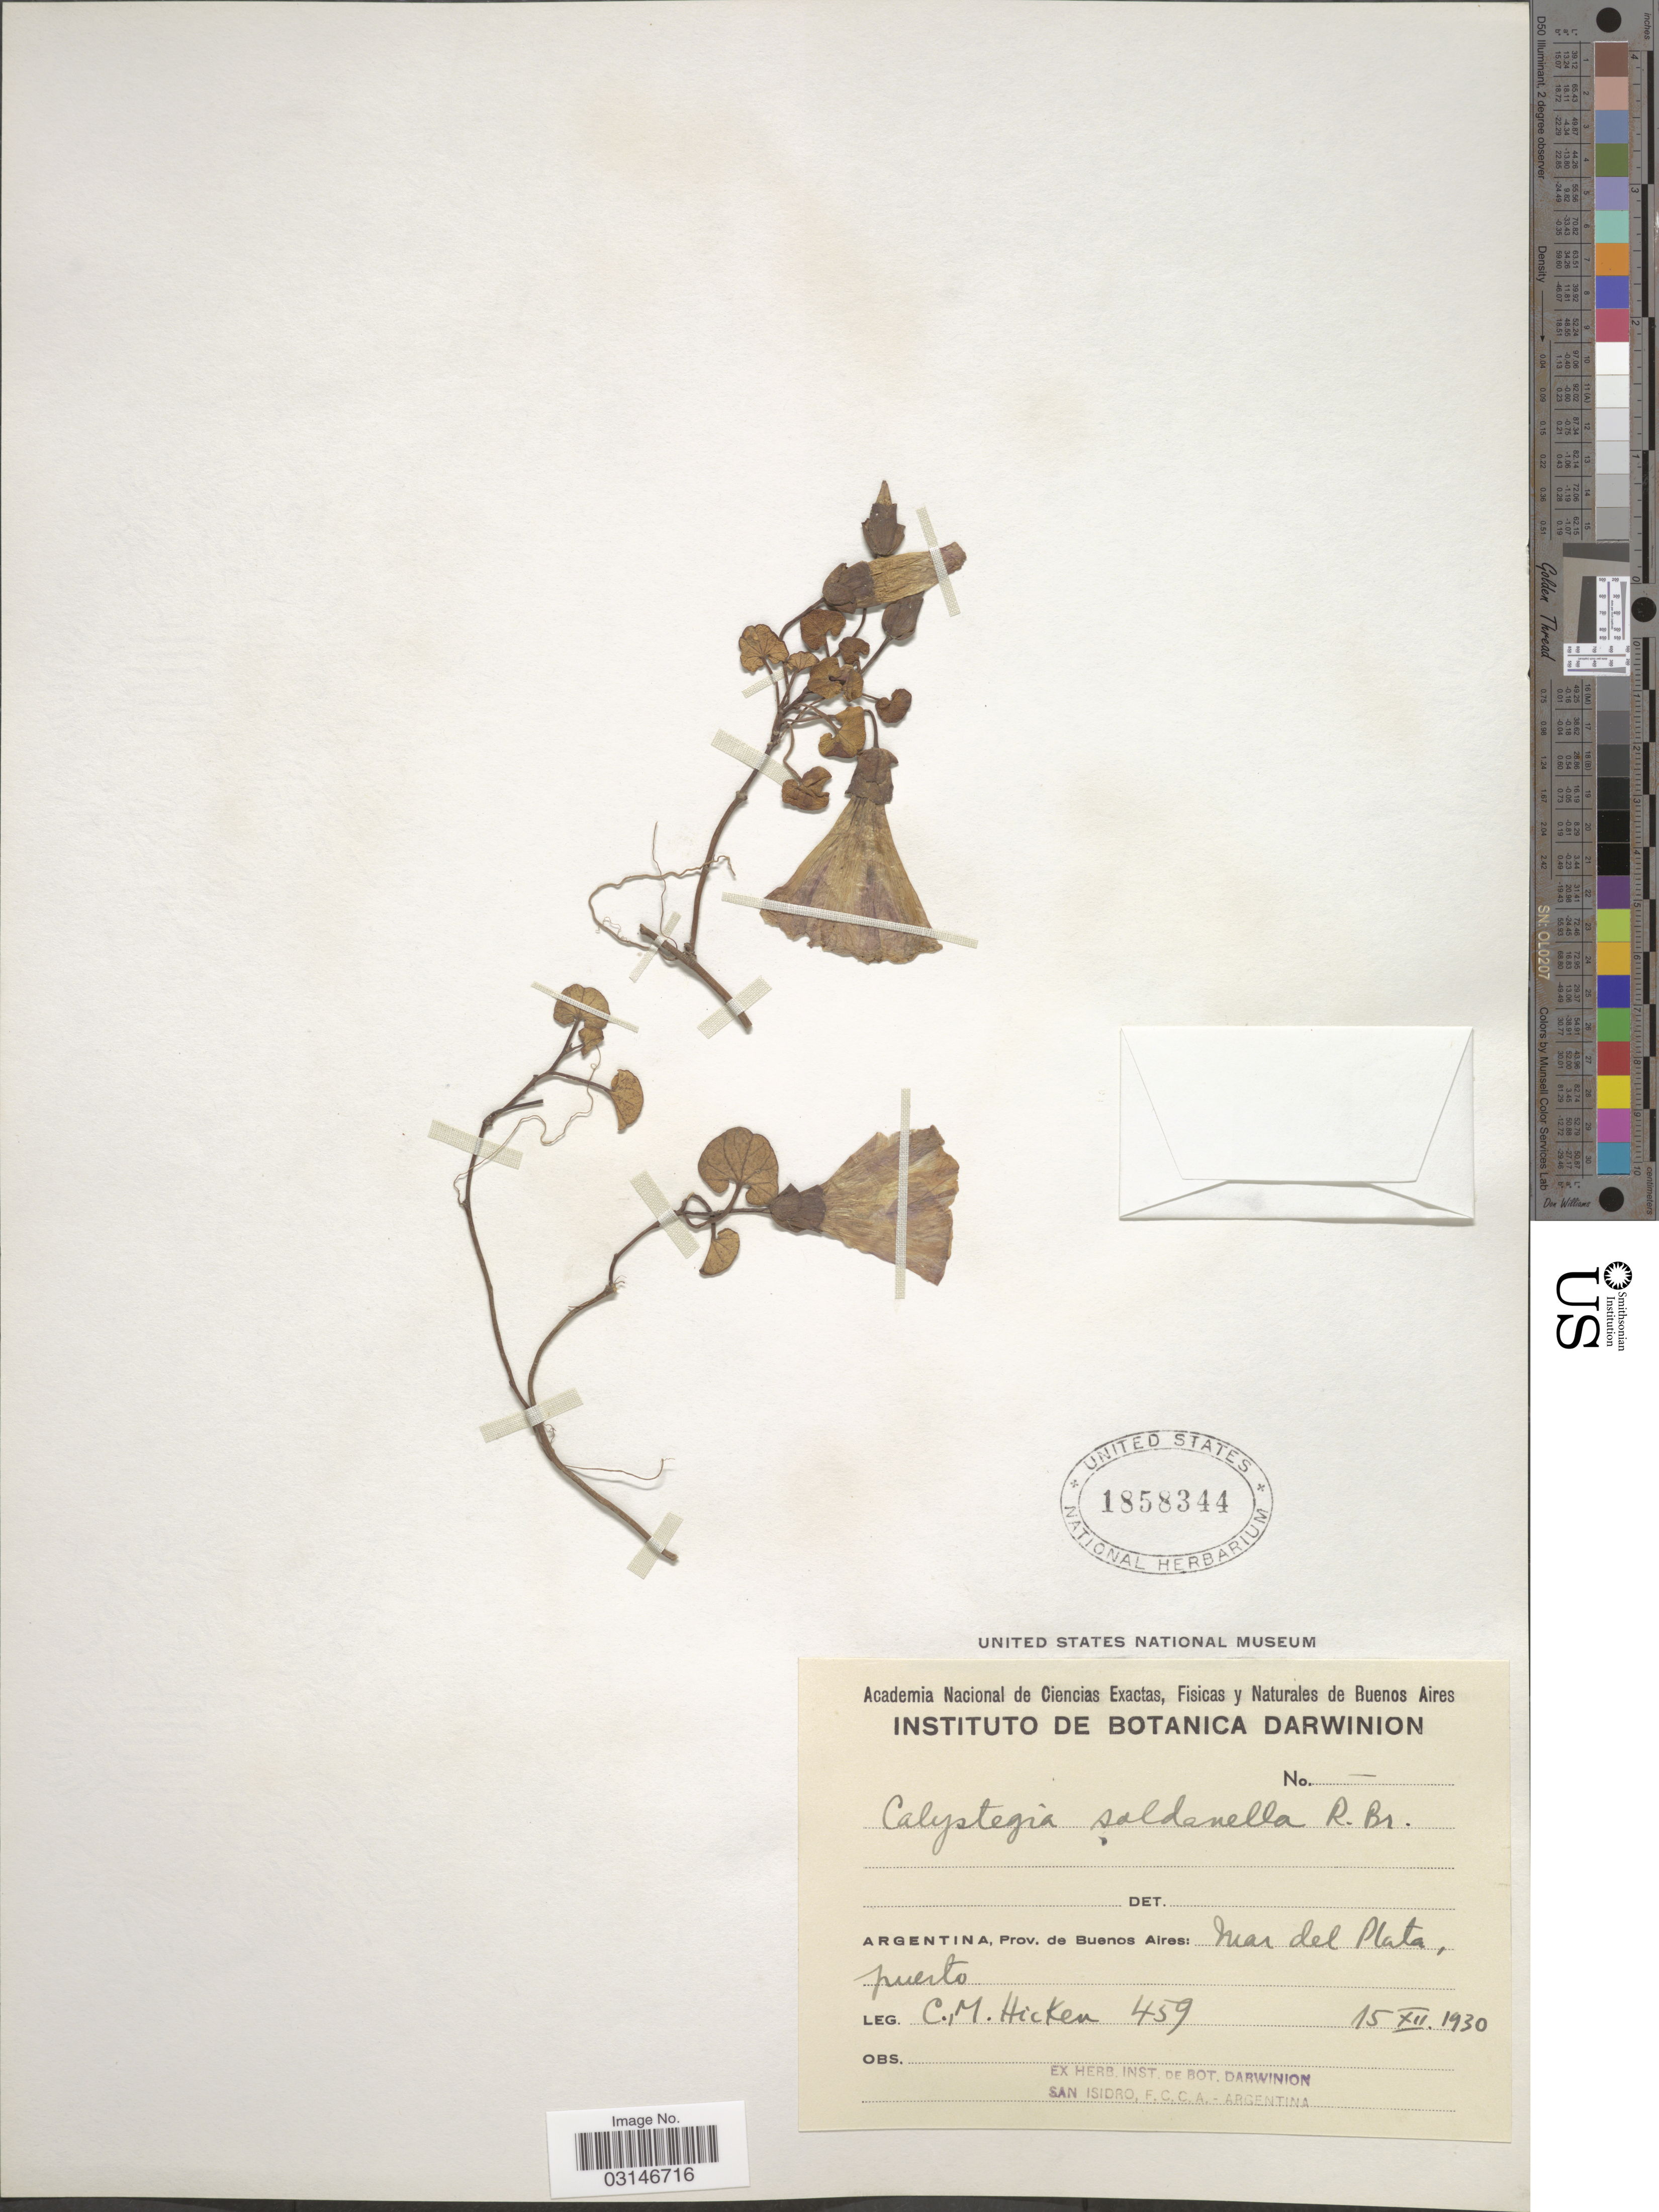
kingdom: Plantae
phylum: Tracheophyta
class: Magnoliopsida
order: Solanales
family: Convolvulaceae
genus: Calystegia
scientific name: Calystegia soldanella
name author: (L.) R. Br.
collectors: C. M. Hicken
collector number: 459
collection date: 1930-12-15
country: Argentina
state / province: Buenos Aires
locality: Near del Plata, puerto.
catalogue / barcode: US 1858344